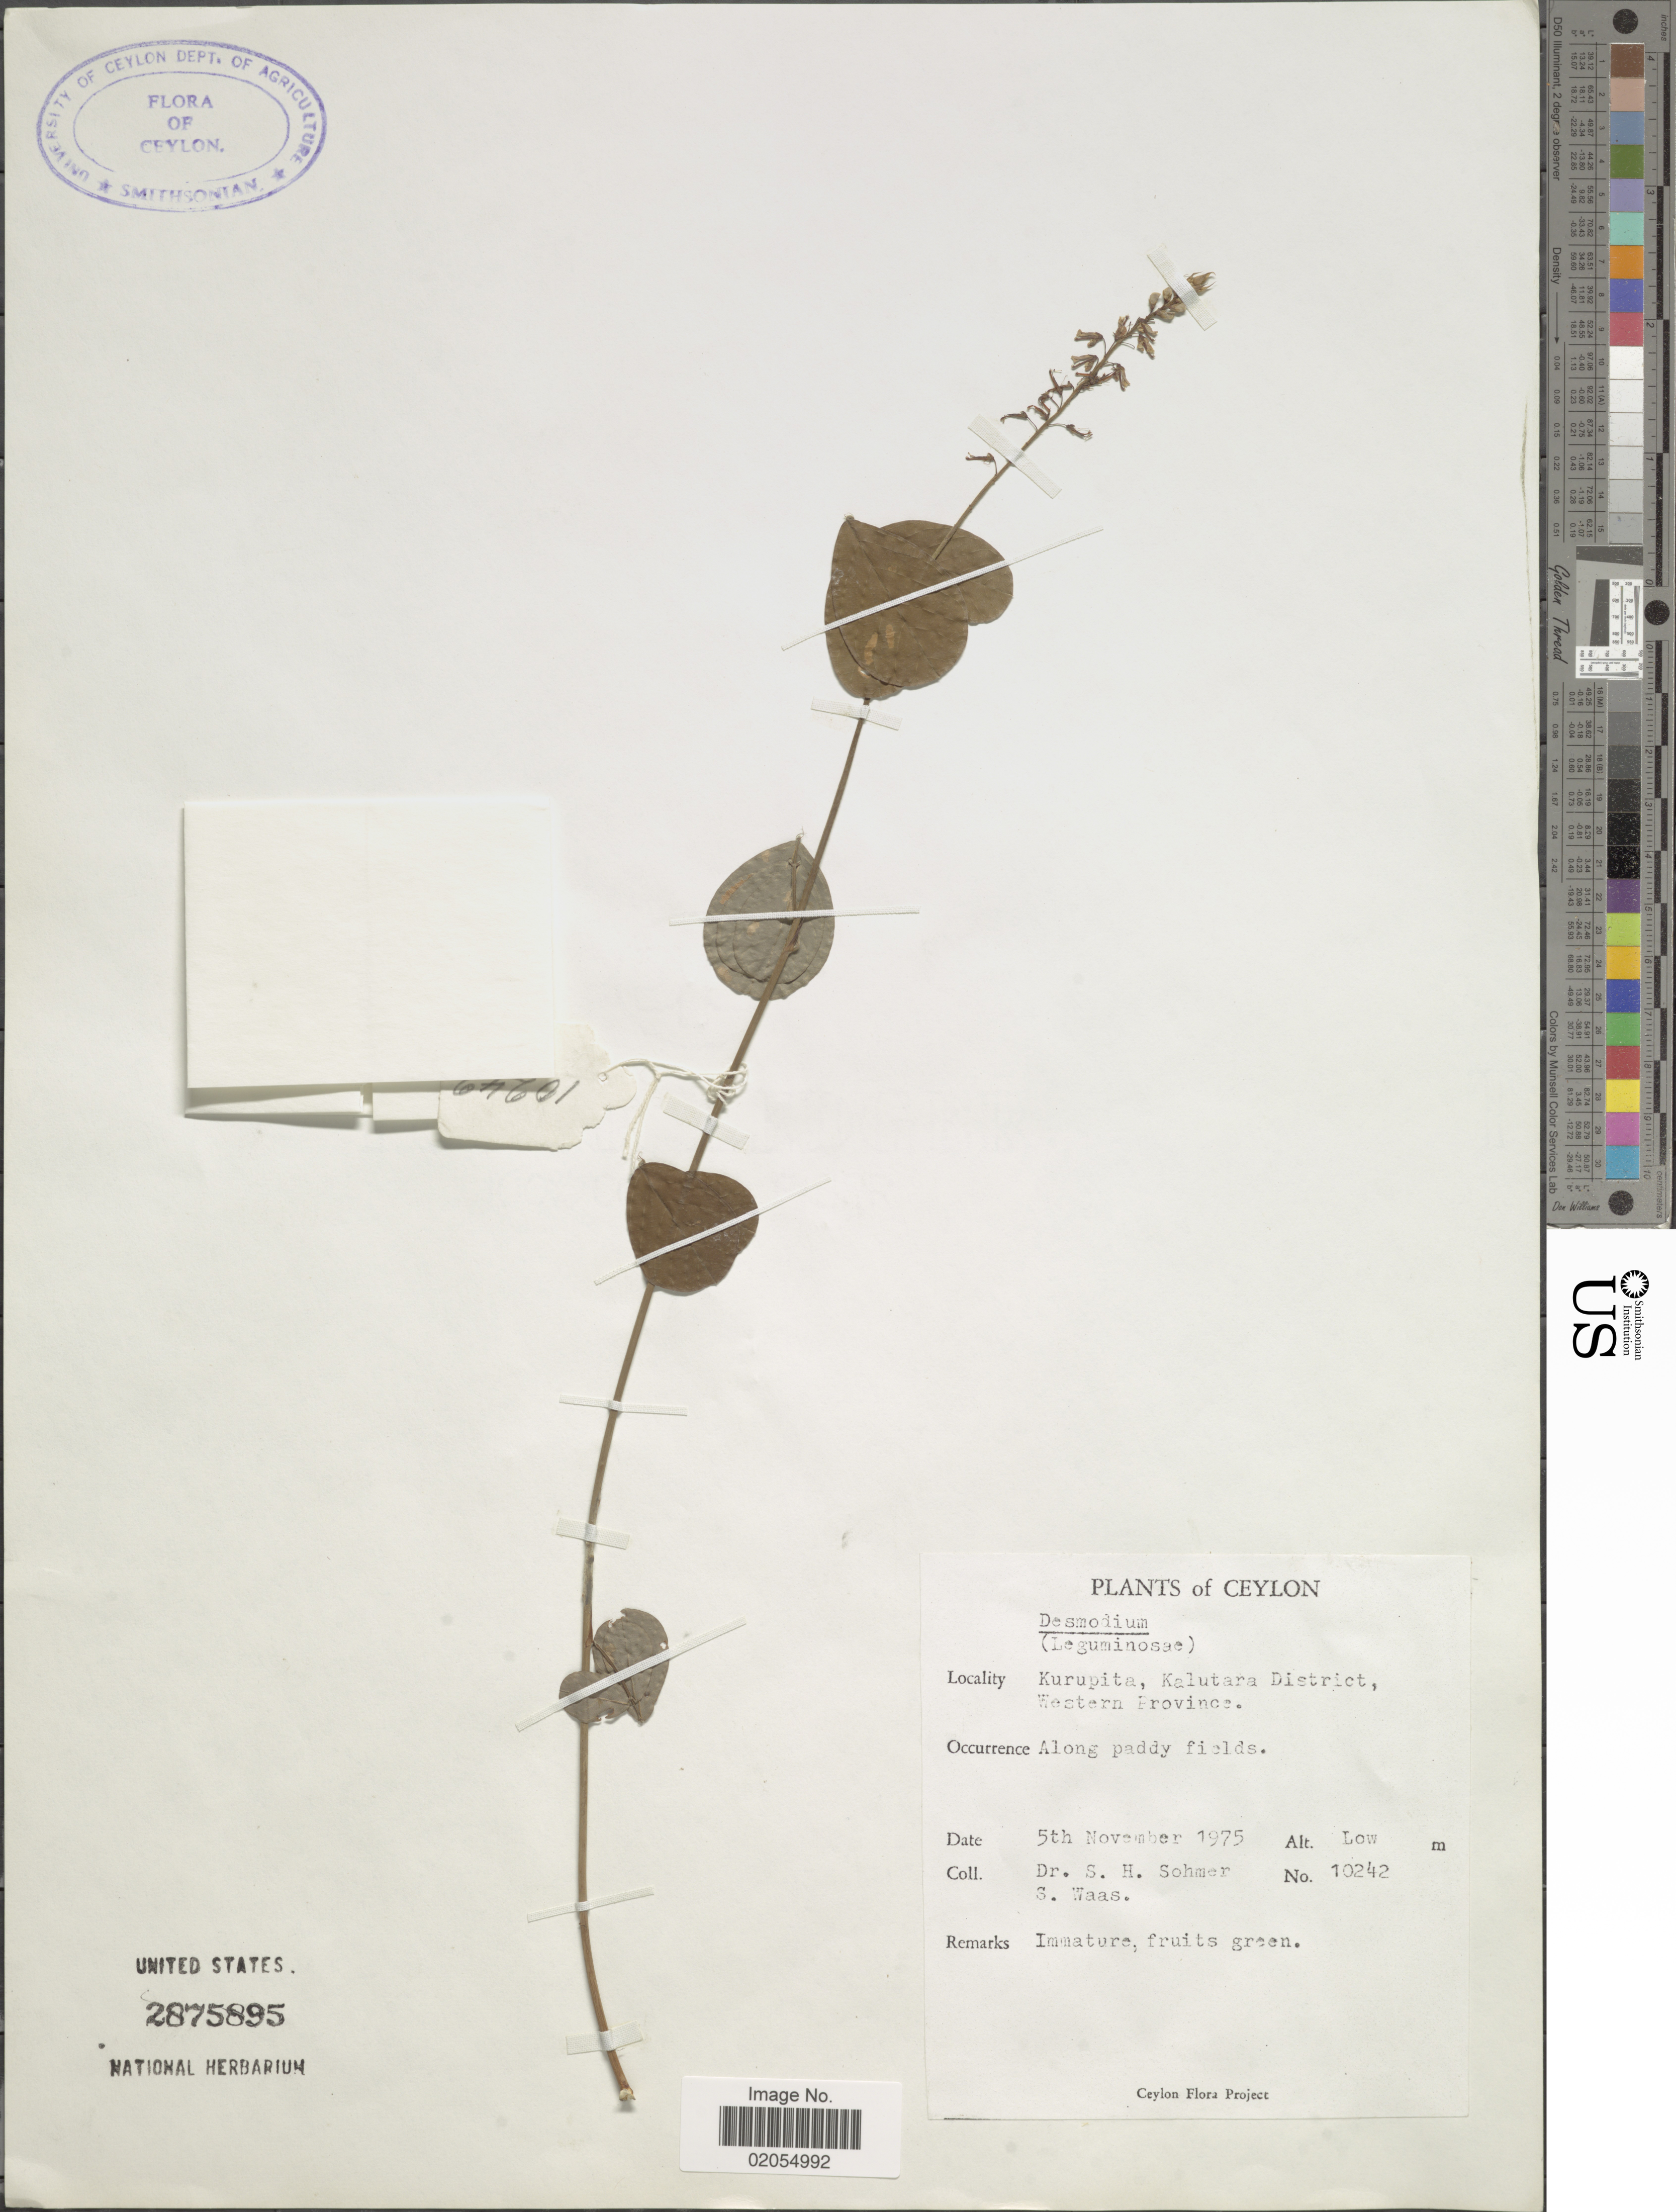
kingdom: Plantae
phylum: Tracheophyta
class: Magnoliopsida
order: Fabales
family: Fabaceae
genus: Desmodium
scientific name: Desmodium sp.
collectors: S. H. Sohmer & S. Waas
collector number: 10242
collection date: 1975-11-05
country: Sri Lanka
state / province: Western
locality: Ceylon. Kurupita, Kalutara District, Western Province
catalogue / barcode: US 2875895